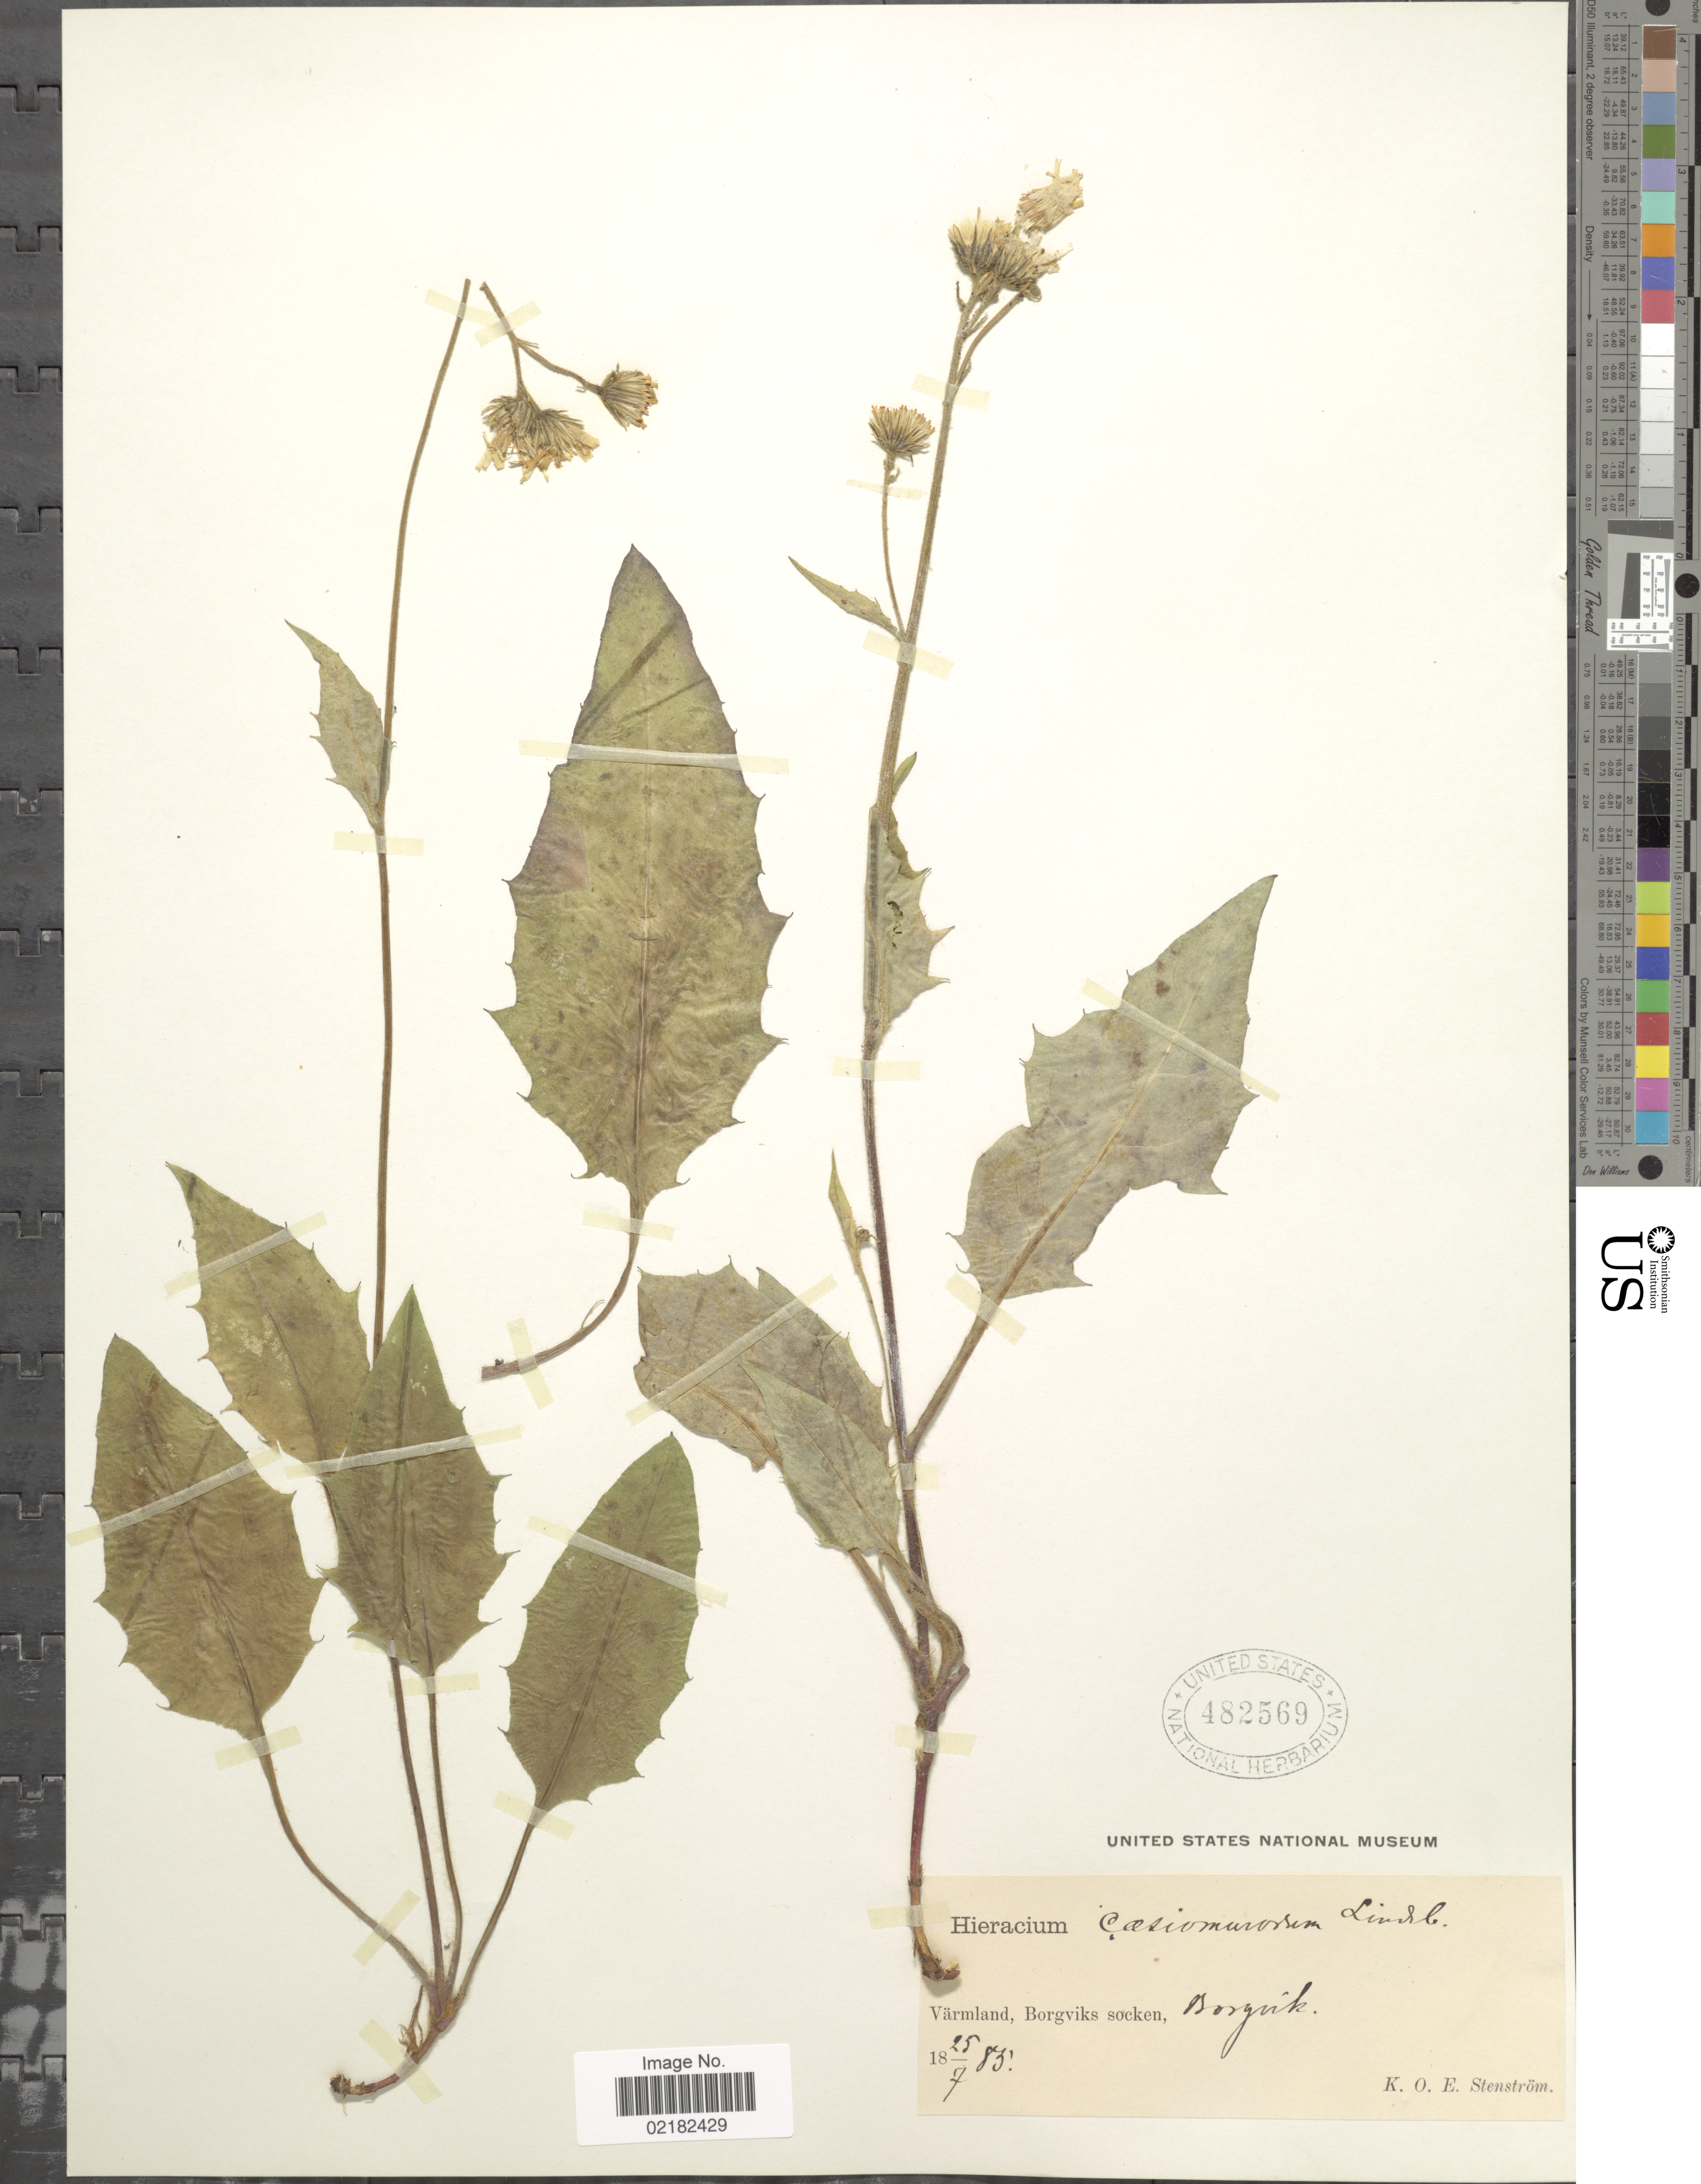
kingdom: Plantae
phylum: Tracheophyta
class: Magnoliopsida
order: Asterales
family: Asteraceae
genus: Hieracium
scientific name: Hieracium caesium subsp. caesiomurorum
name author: (Lindeb.) Zahn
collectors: K. O. E. Stenström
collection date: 1885-07-25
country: Sweden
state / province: Varmland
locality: Varmland, Borgviks socken, Borgvik.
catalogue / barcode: US 482569